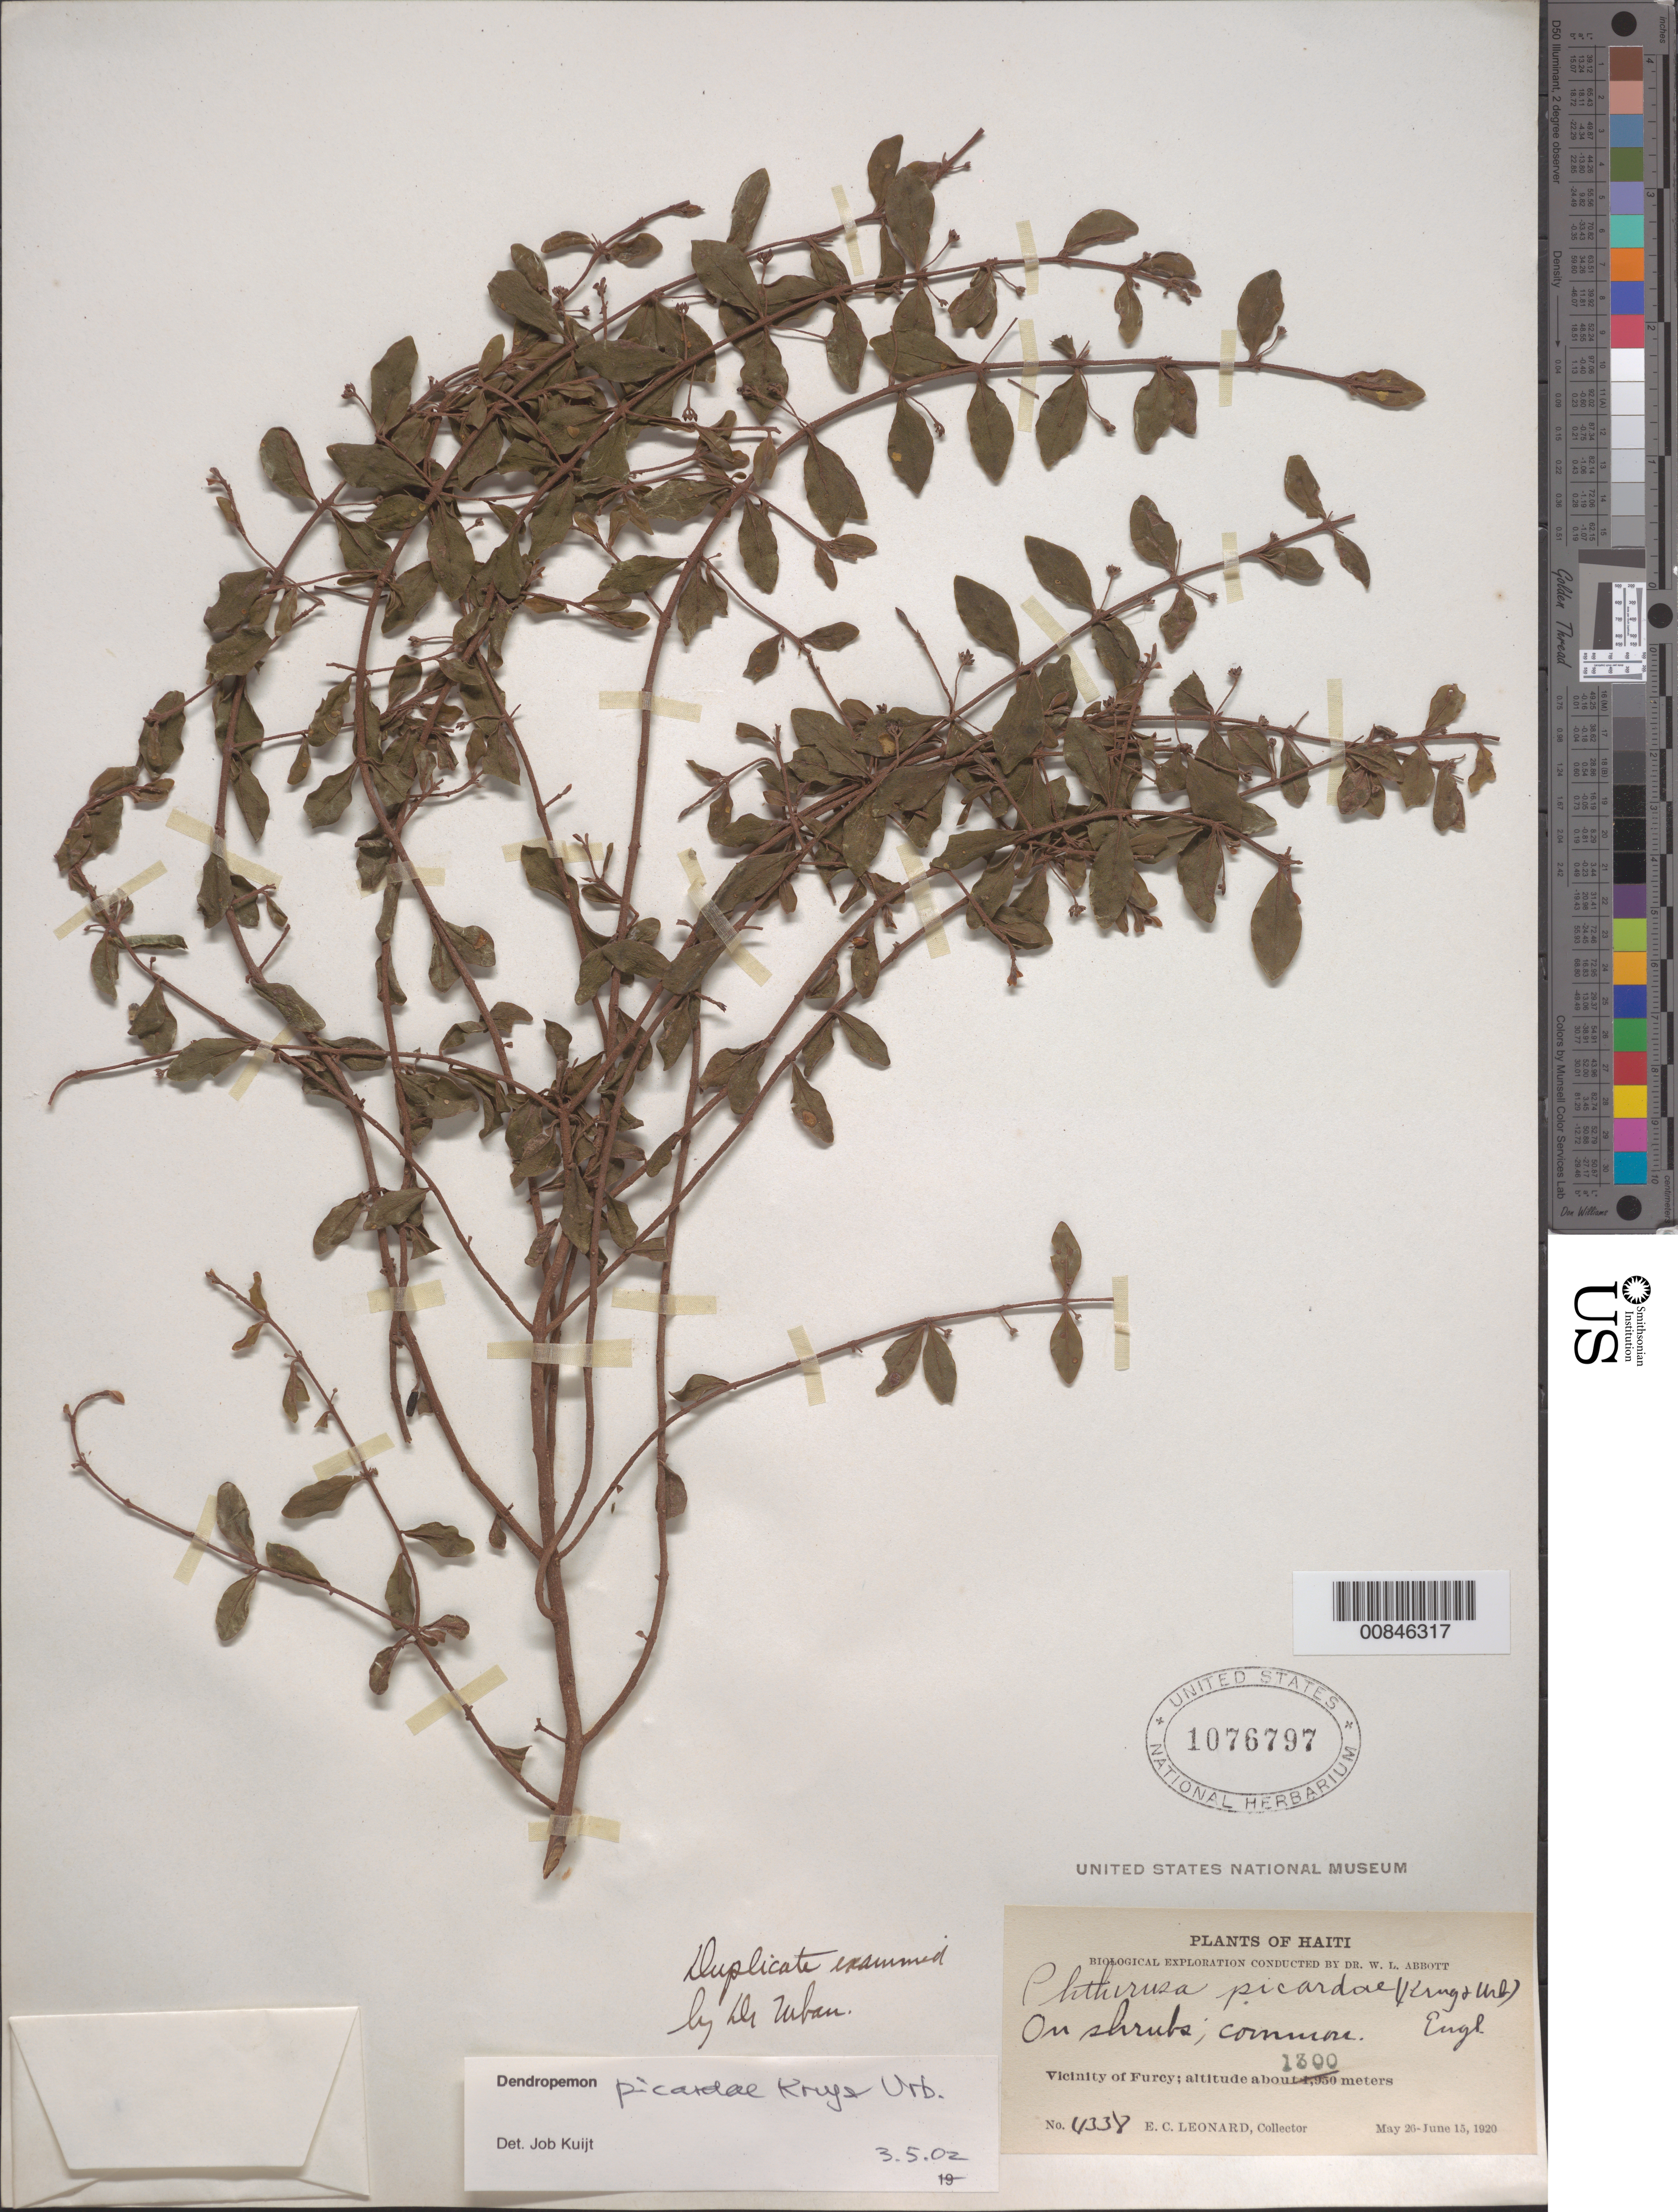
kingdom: Plantae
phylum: Tracheophyta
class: Magnoliopsida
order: Santalales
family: Loranthaceae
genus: Dendropemon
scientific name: Dendropemon picardae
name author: Krug & Urb.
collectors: E. C. Leonard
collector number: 4338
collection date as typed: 26 May 1920 to 15 Jun 1920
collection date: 1920-05-26/1920-06-15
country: Haiti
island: Hispaniola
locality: Vicinity of Furcy.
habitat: On shrubs.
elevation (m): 1300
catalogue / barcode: US 1076797